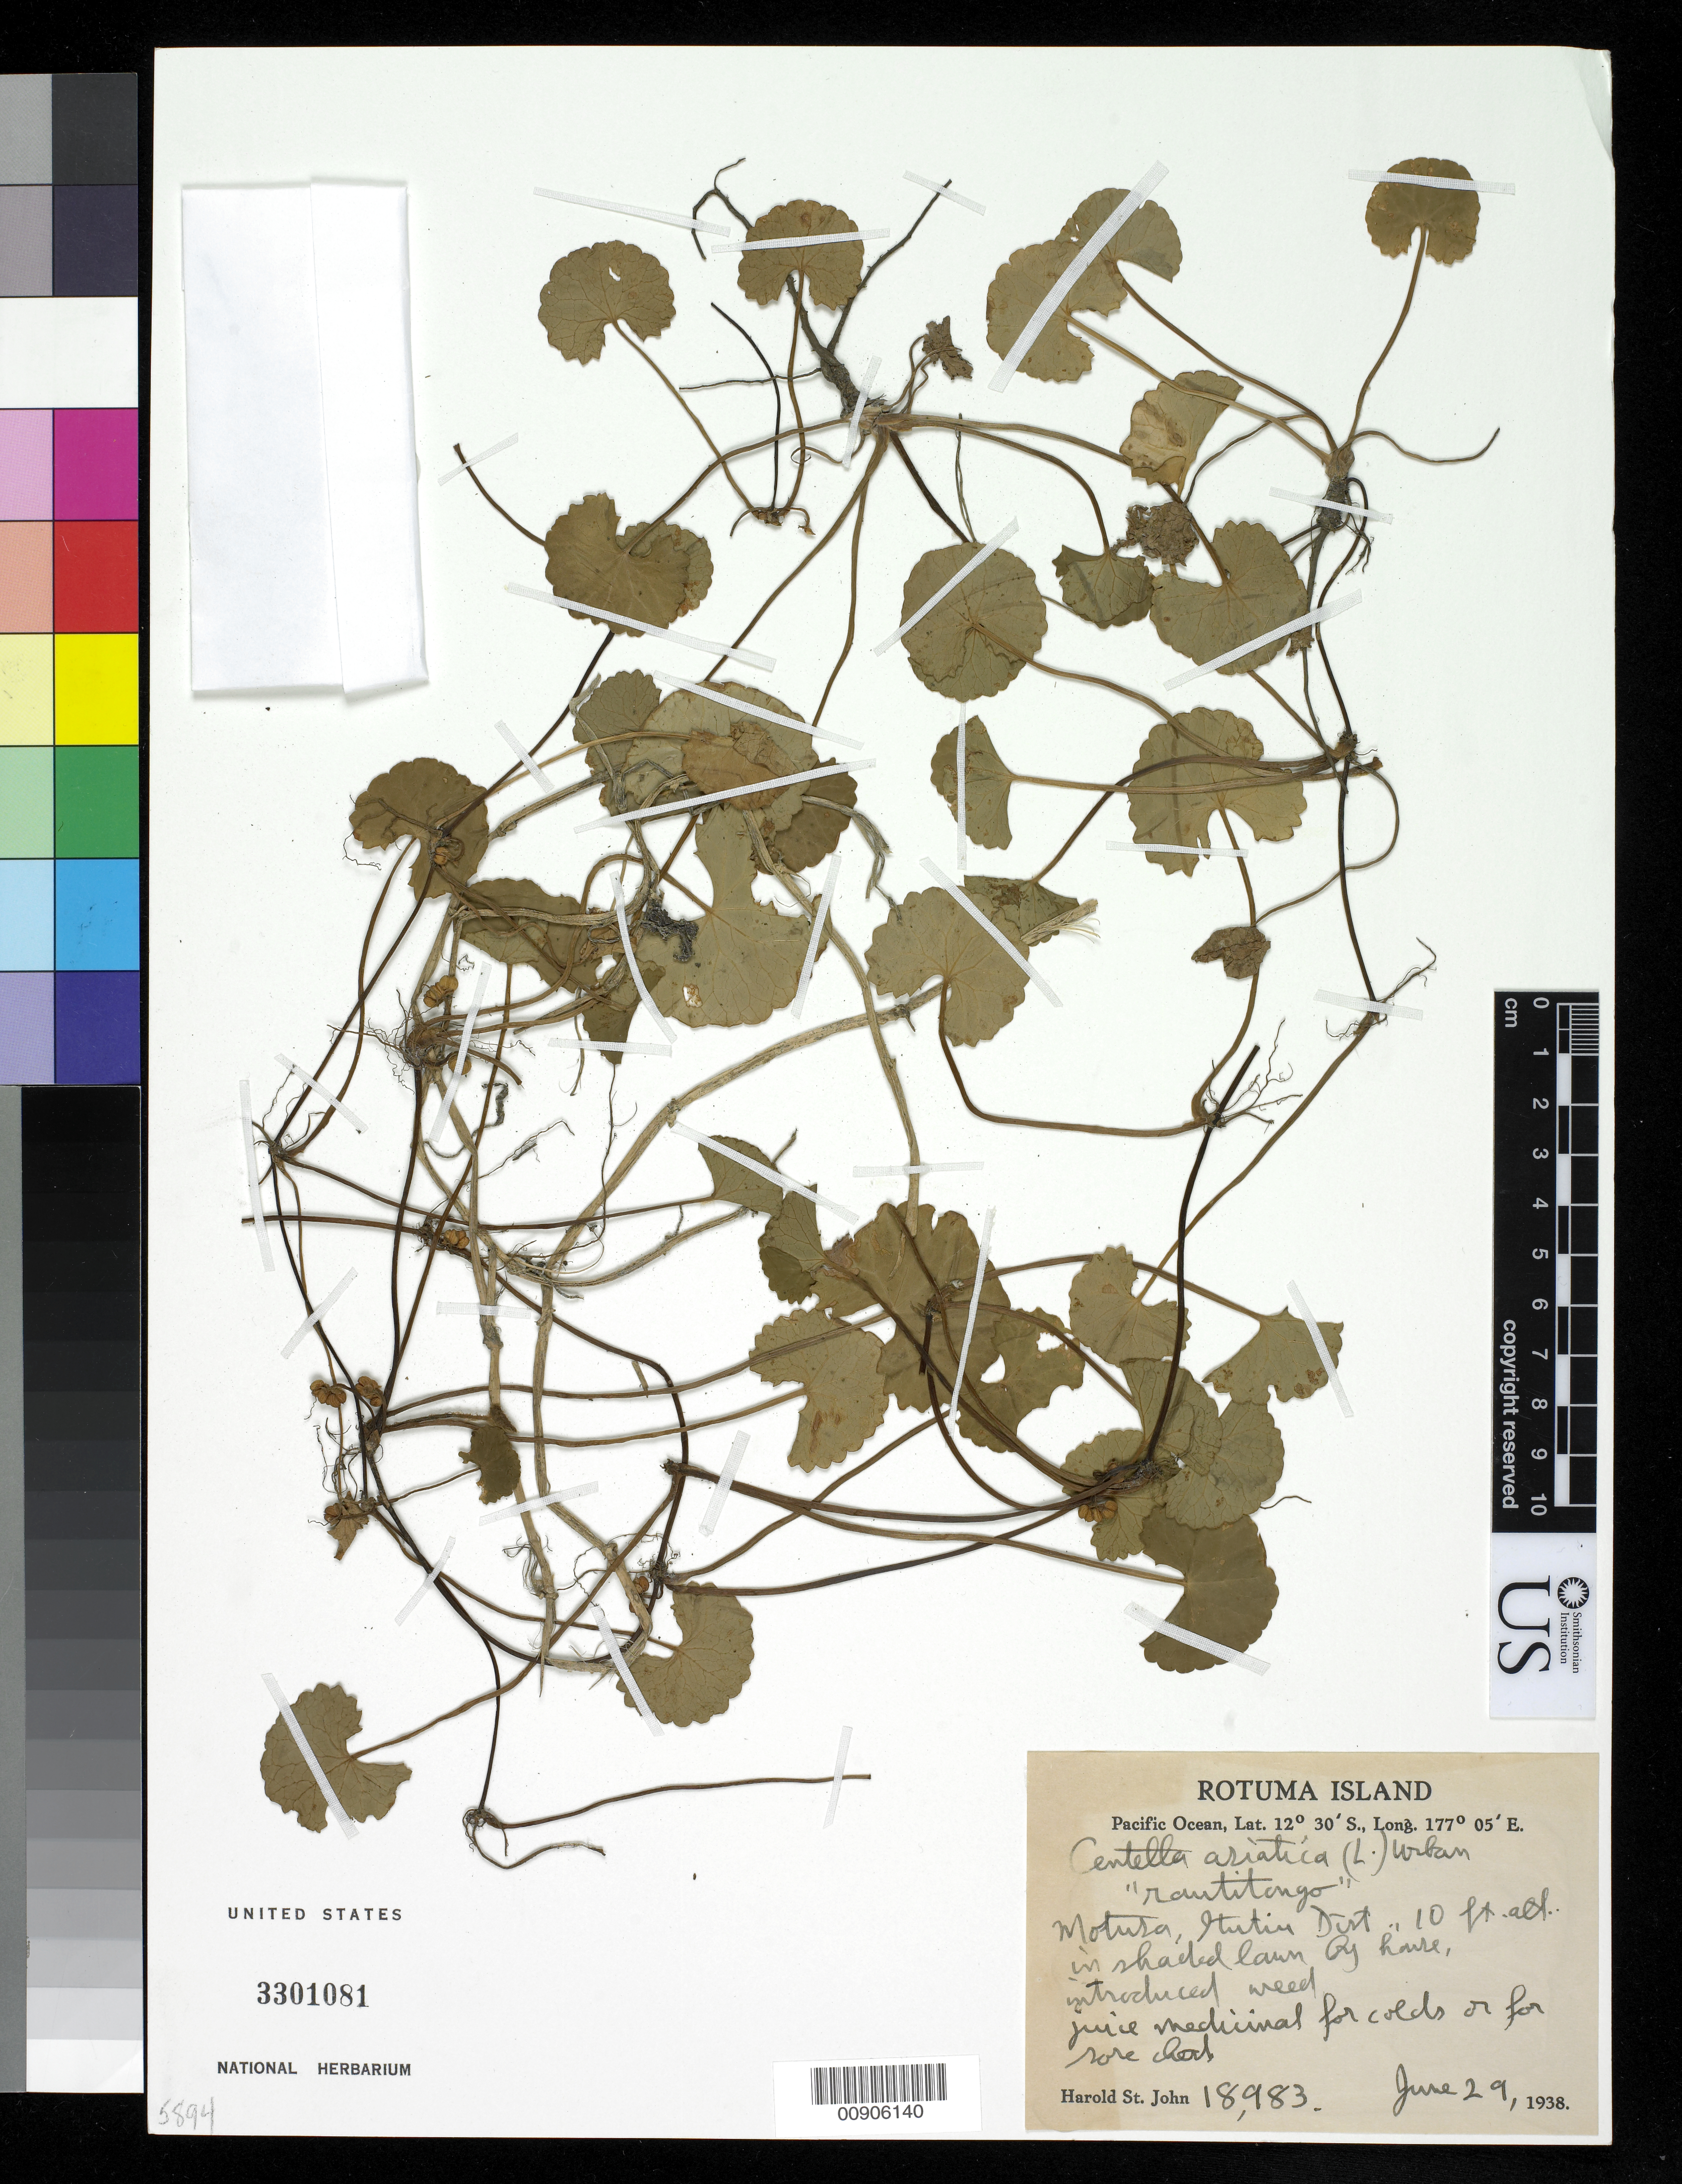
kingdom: Plantae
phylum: Tracheophyta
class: Magnoliopsida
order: Apiales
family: Apiaceae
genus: Centella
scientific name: Centella asiatica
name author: (L.) Urb.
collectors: H. St. John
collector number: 18983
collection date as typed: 29 Jun 1938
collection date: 1938-06-29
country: Fiji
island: Rotuma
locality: Motusa, Itutiu Dist.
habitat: In shaded lawn by house.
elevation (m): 3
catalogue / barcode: US 3301081